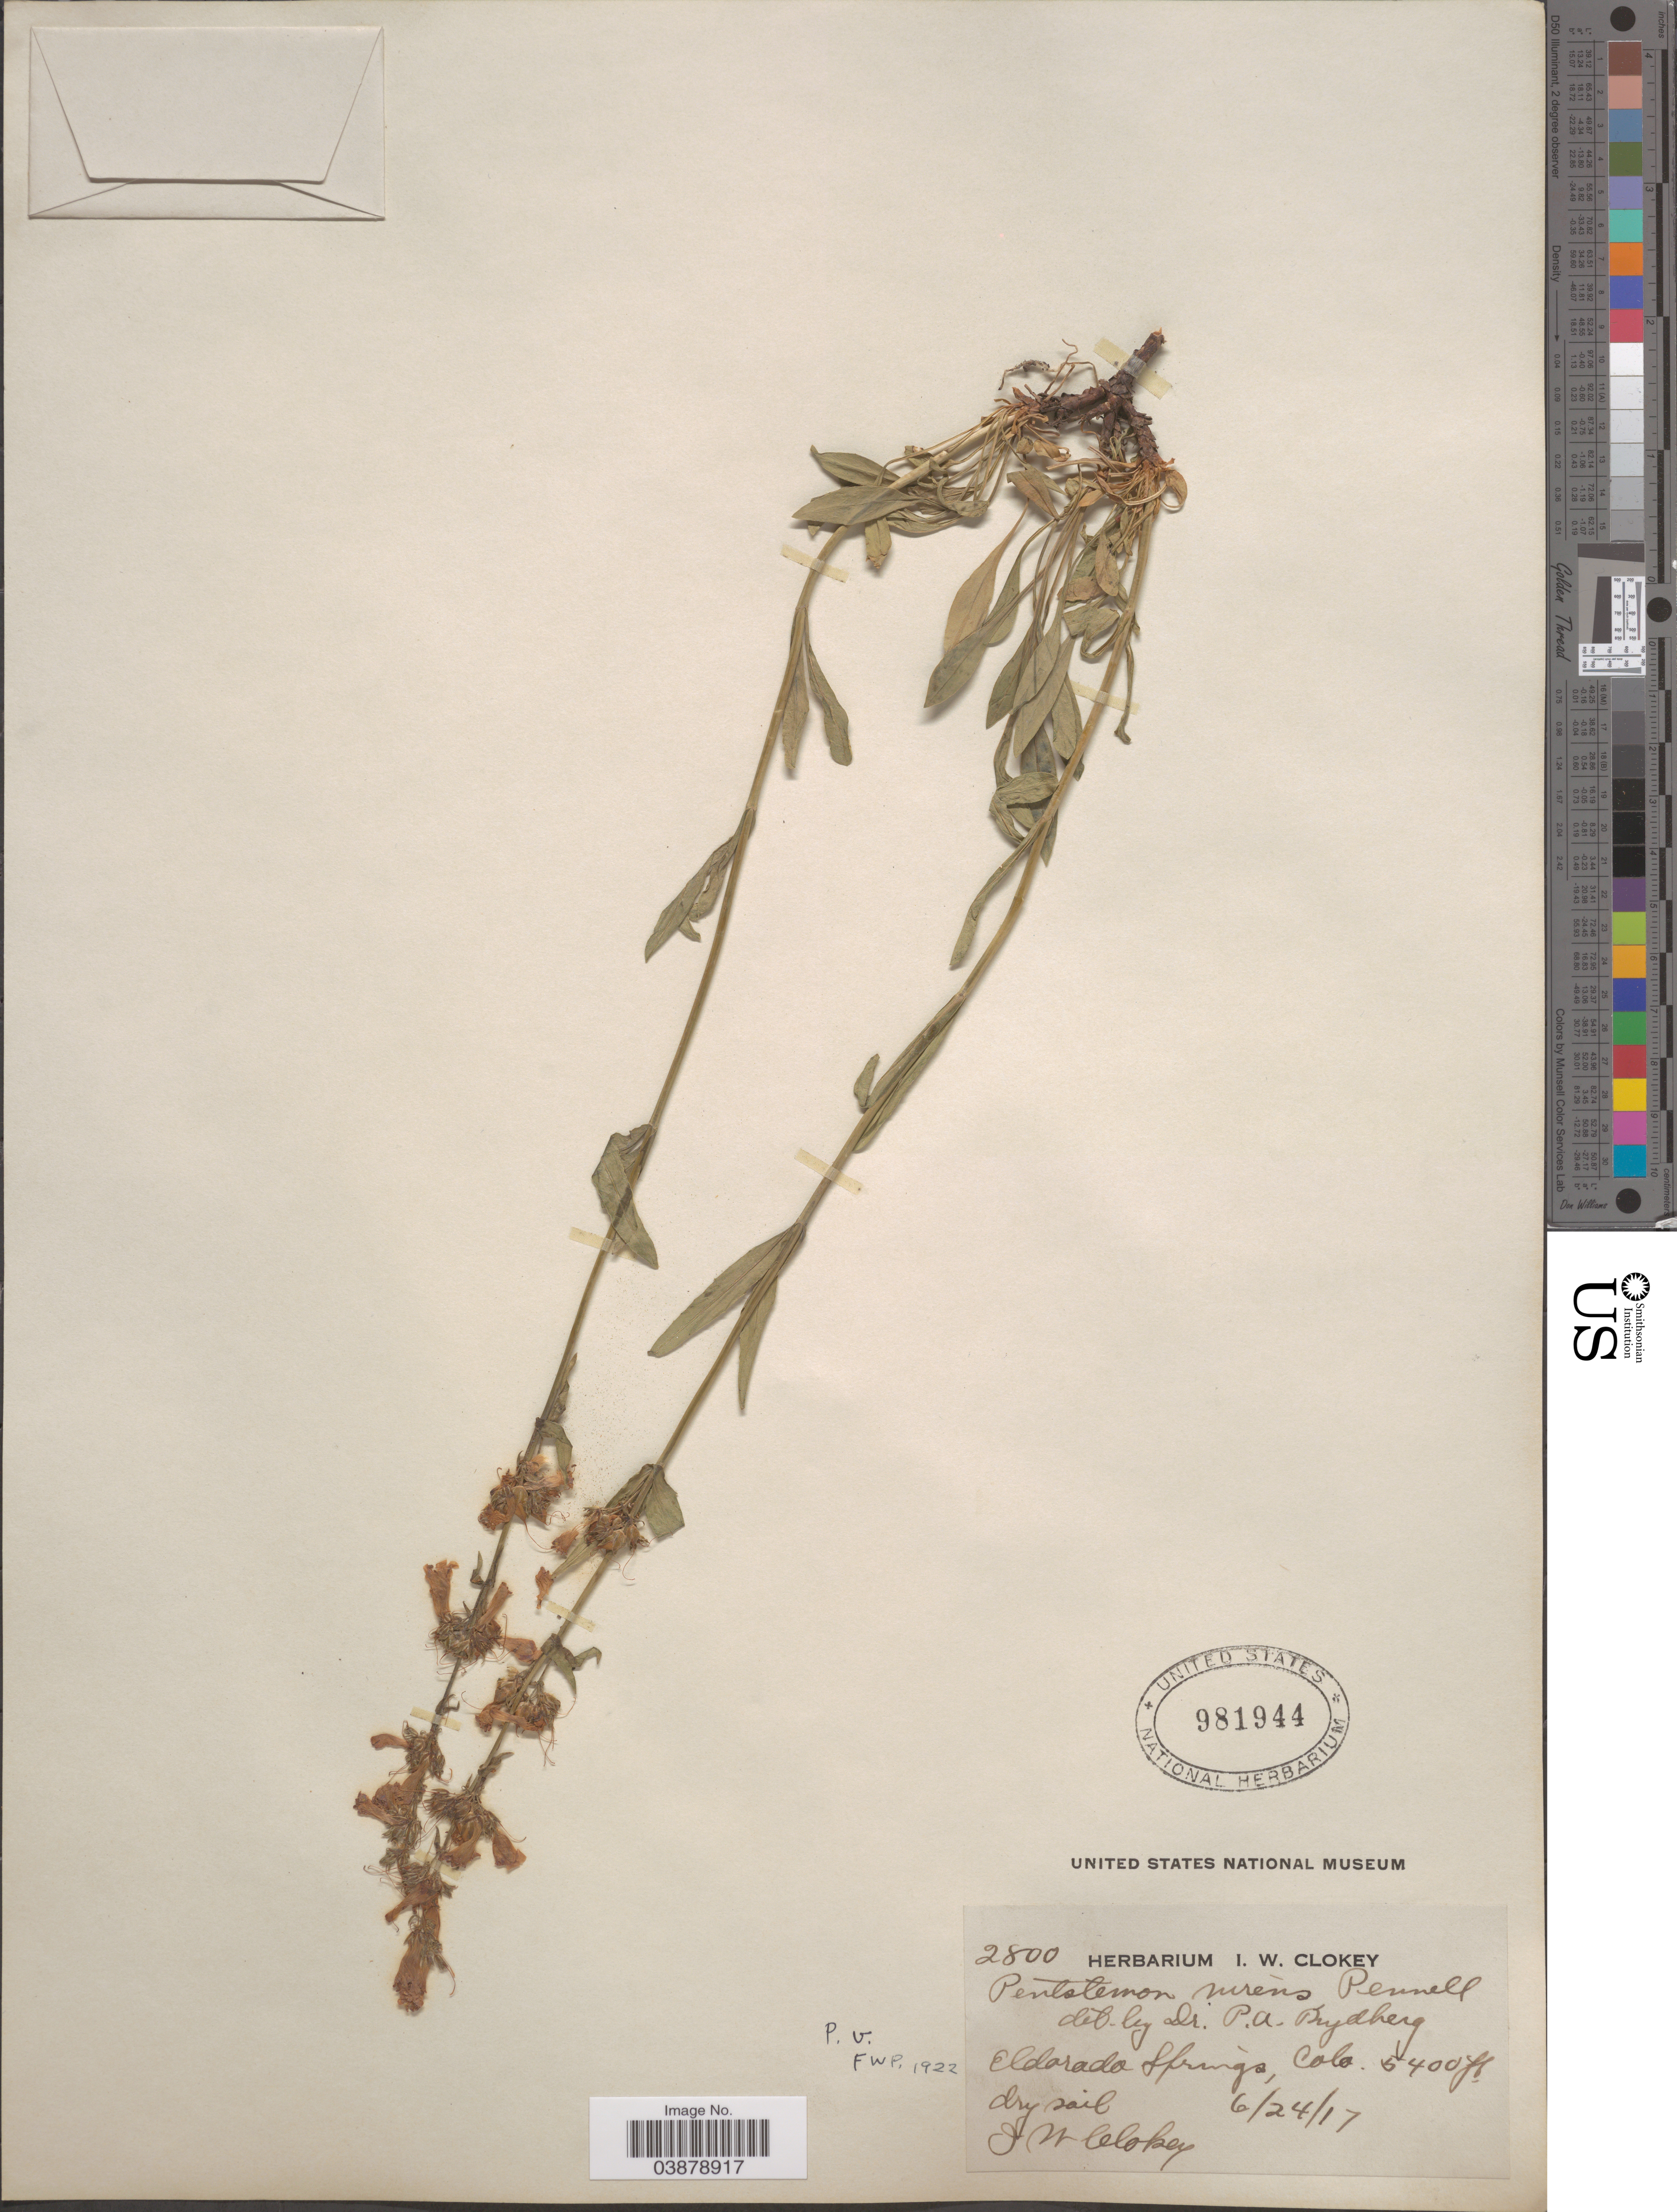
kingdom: Plantae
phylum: Tracheophyta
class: Magnoliopsida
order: Lamiales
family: Plantaginaceae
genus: Penstemon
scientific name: Penstemon virens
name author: Pennell ex Rydb.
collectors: I. W. Clokey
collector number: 2800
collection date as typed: Transcribed d/m/y: 24/6/17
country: United States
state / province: Colorado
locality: Eldorado Springs.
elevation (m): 1646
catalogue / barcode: US 981944